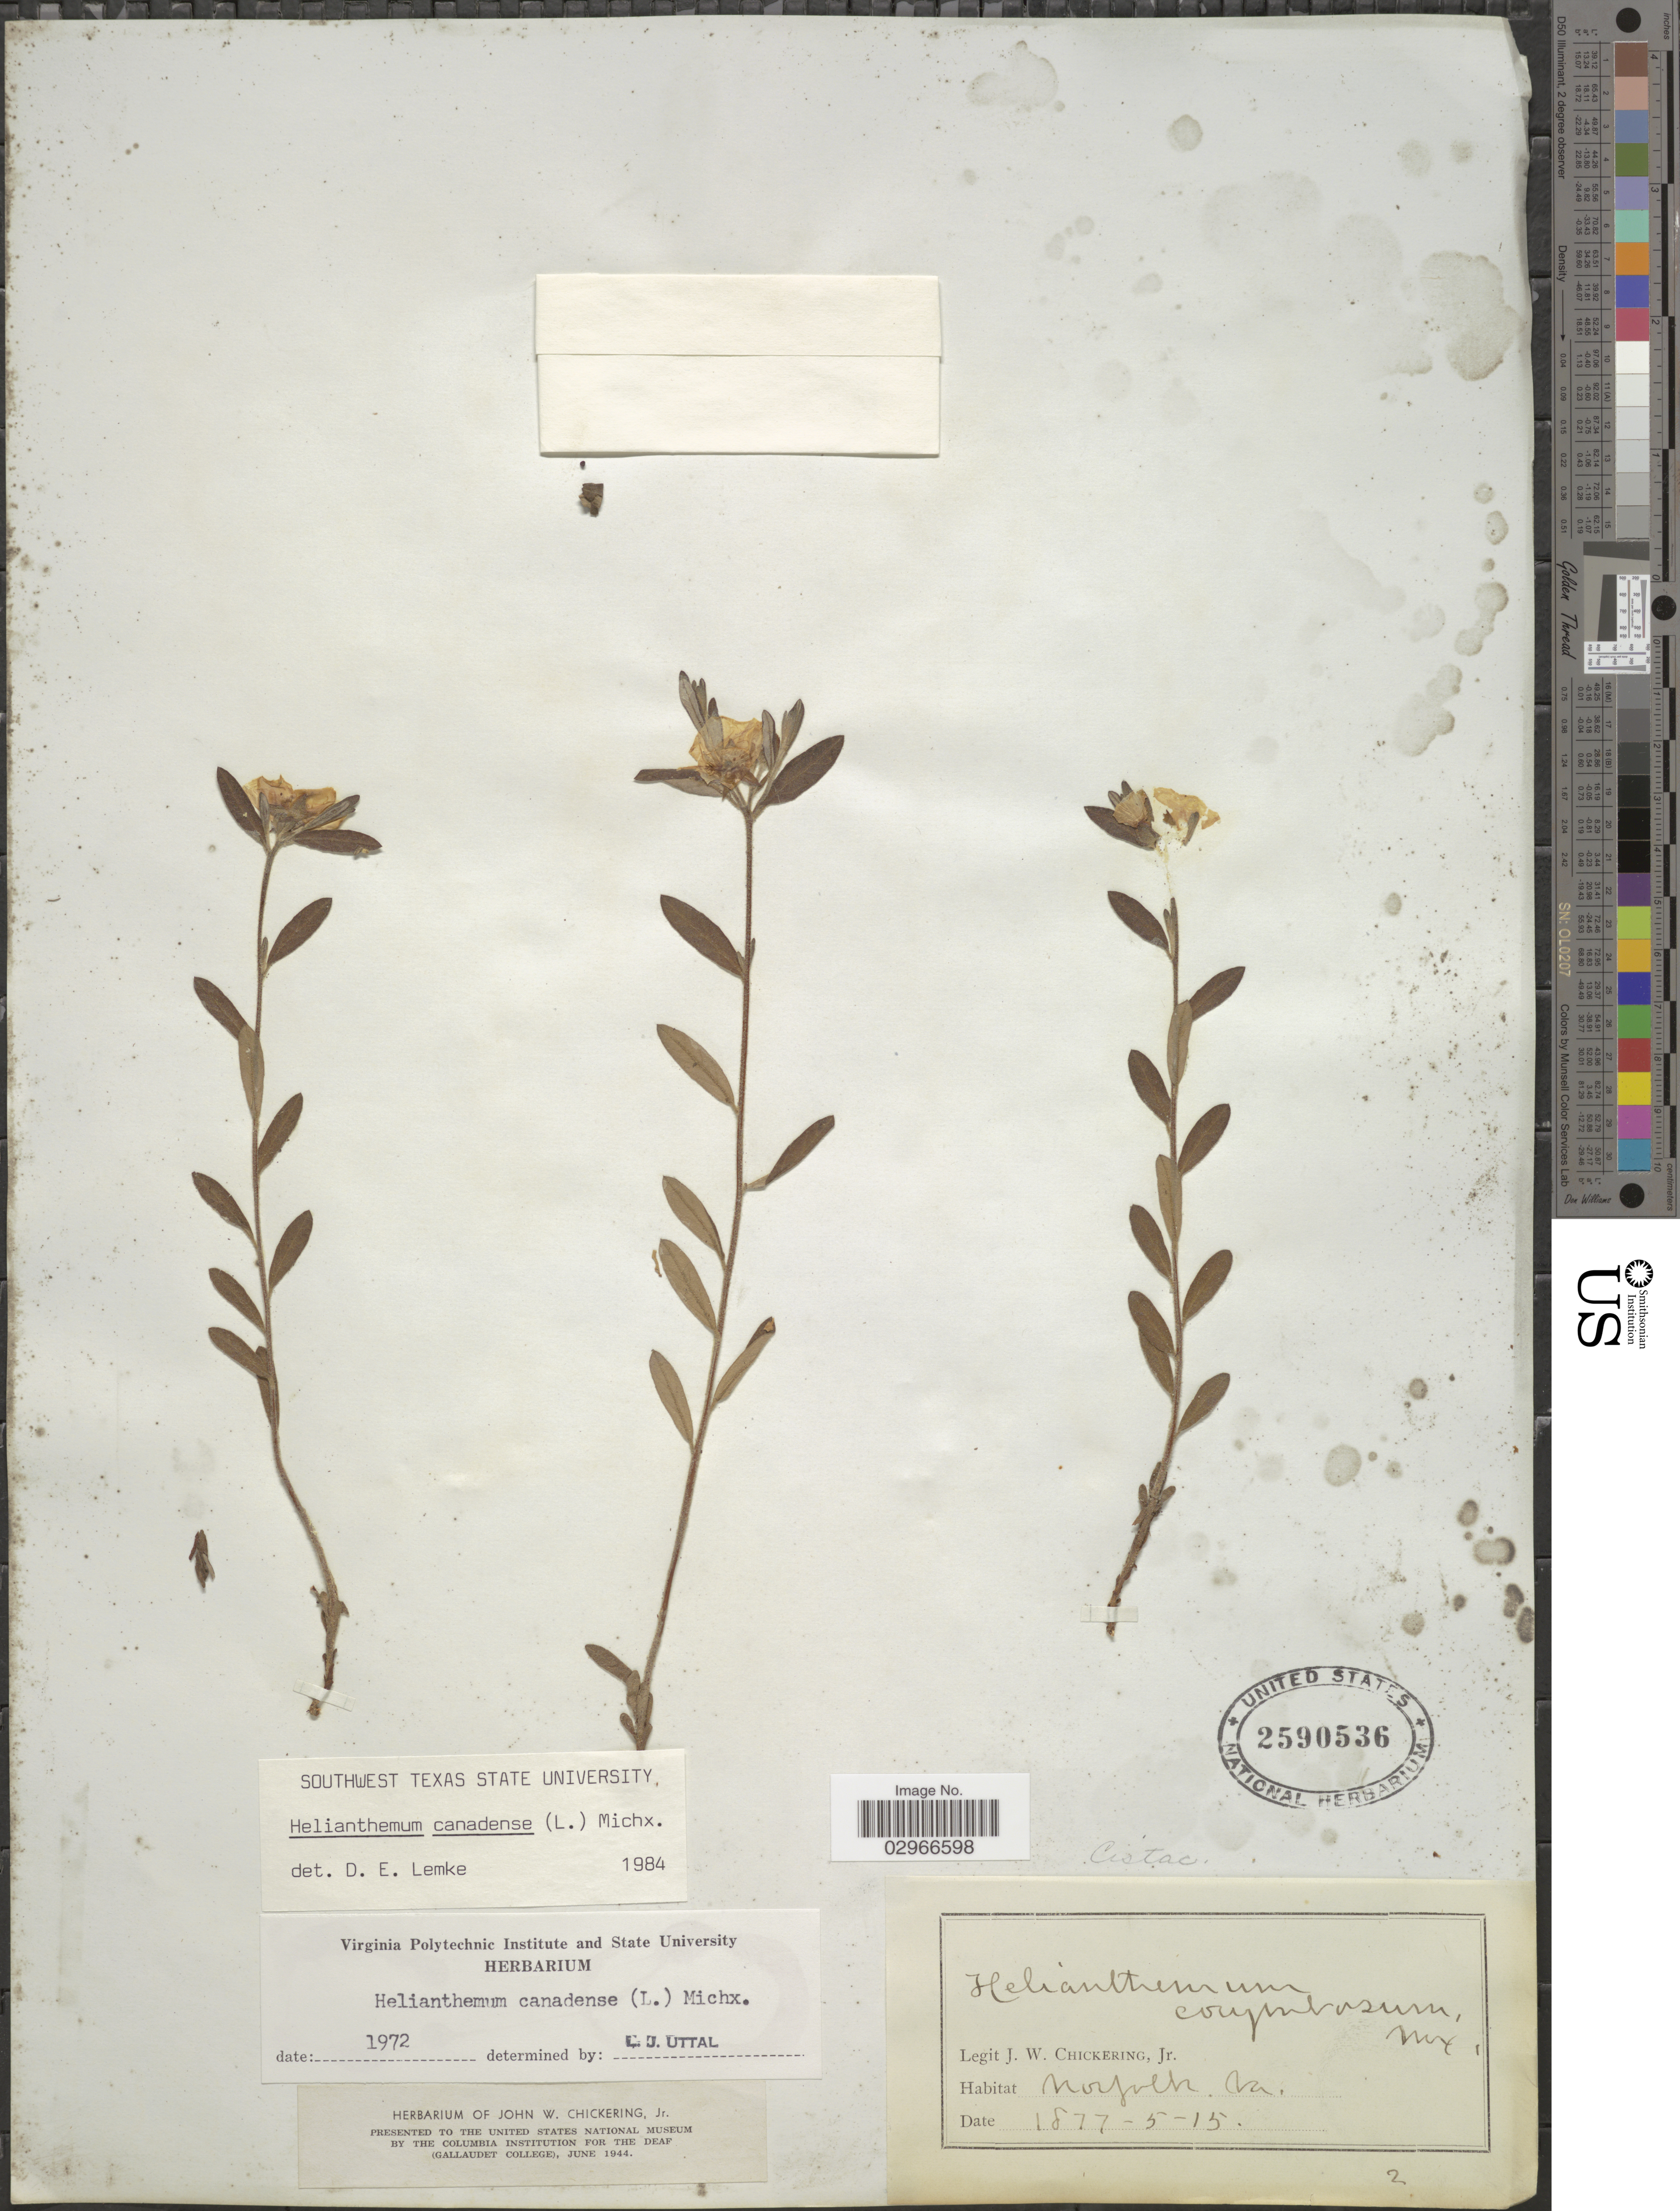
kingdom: Plantae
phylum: Tracheophyta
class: Magnoliopsida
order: Malvales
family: Cistaceae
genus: Helianthemum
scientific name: Helianthemum canadense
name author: (L.) Michx.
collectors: J. W. Chickering Jr.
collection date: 1877-05-15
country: United States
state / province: Virginia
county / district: City of Norfolk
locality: Norfolk.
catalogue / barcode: US 2590536